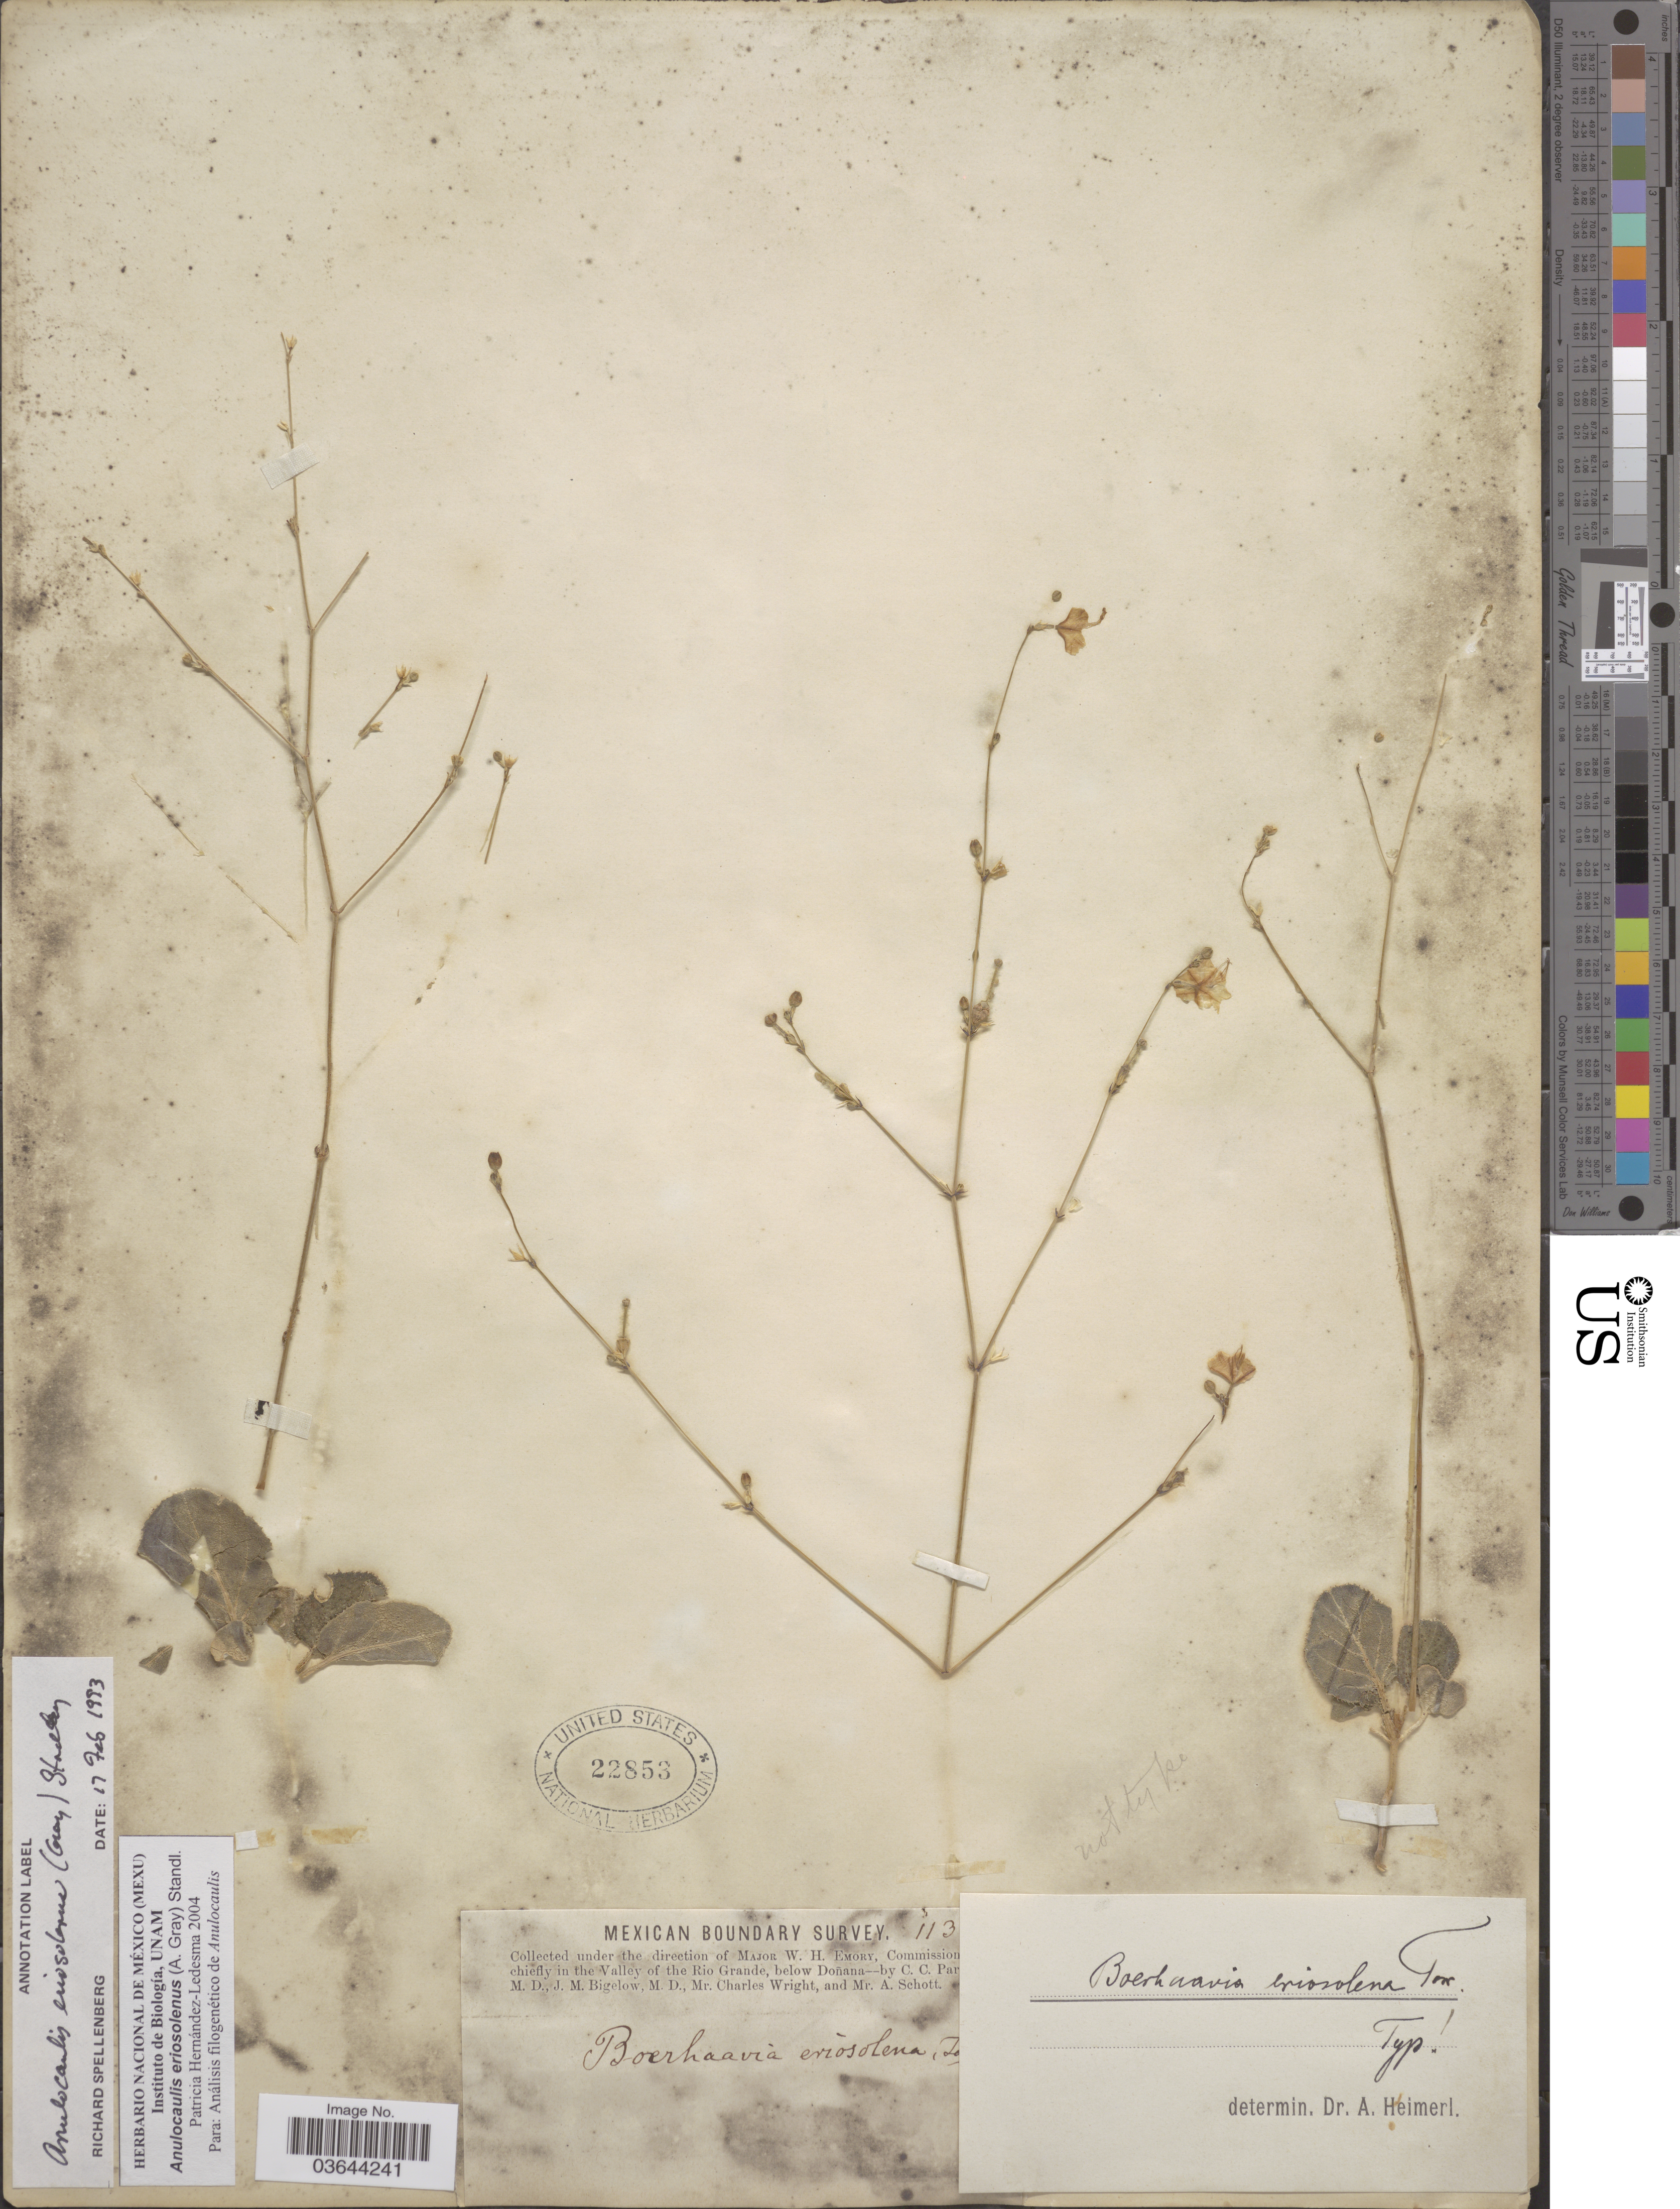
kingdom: Plantae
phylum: Tracheophyta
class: Magnoliopsida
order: Caryophyllales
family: Nyctaginaceae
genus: Anulocaulis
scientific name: Anulocaulis eriosolenus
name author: (A. Gray) Standl.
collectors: Mexican Boundary Survey, J. M. Bigelow, C. Wright & A. Schott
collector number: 113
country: Mexico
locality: Valley of the Rio Grande, below Doñana.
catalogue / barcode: US 22853